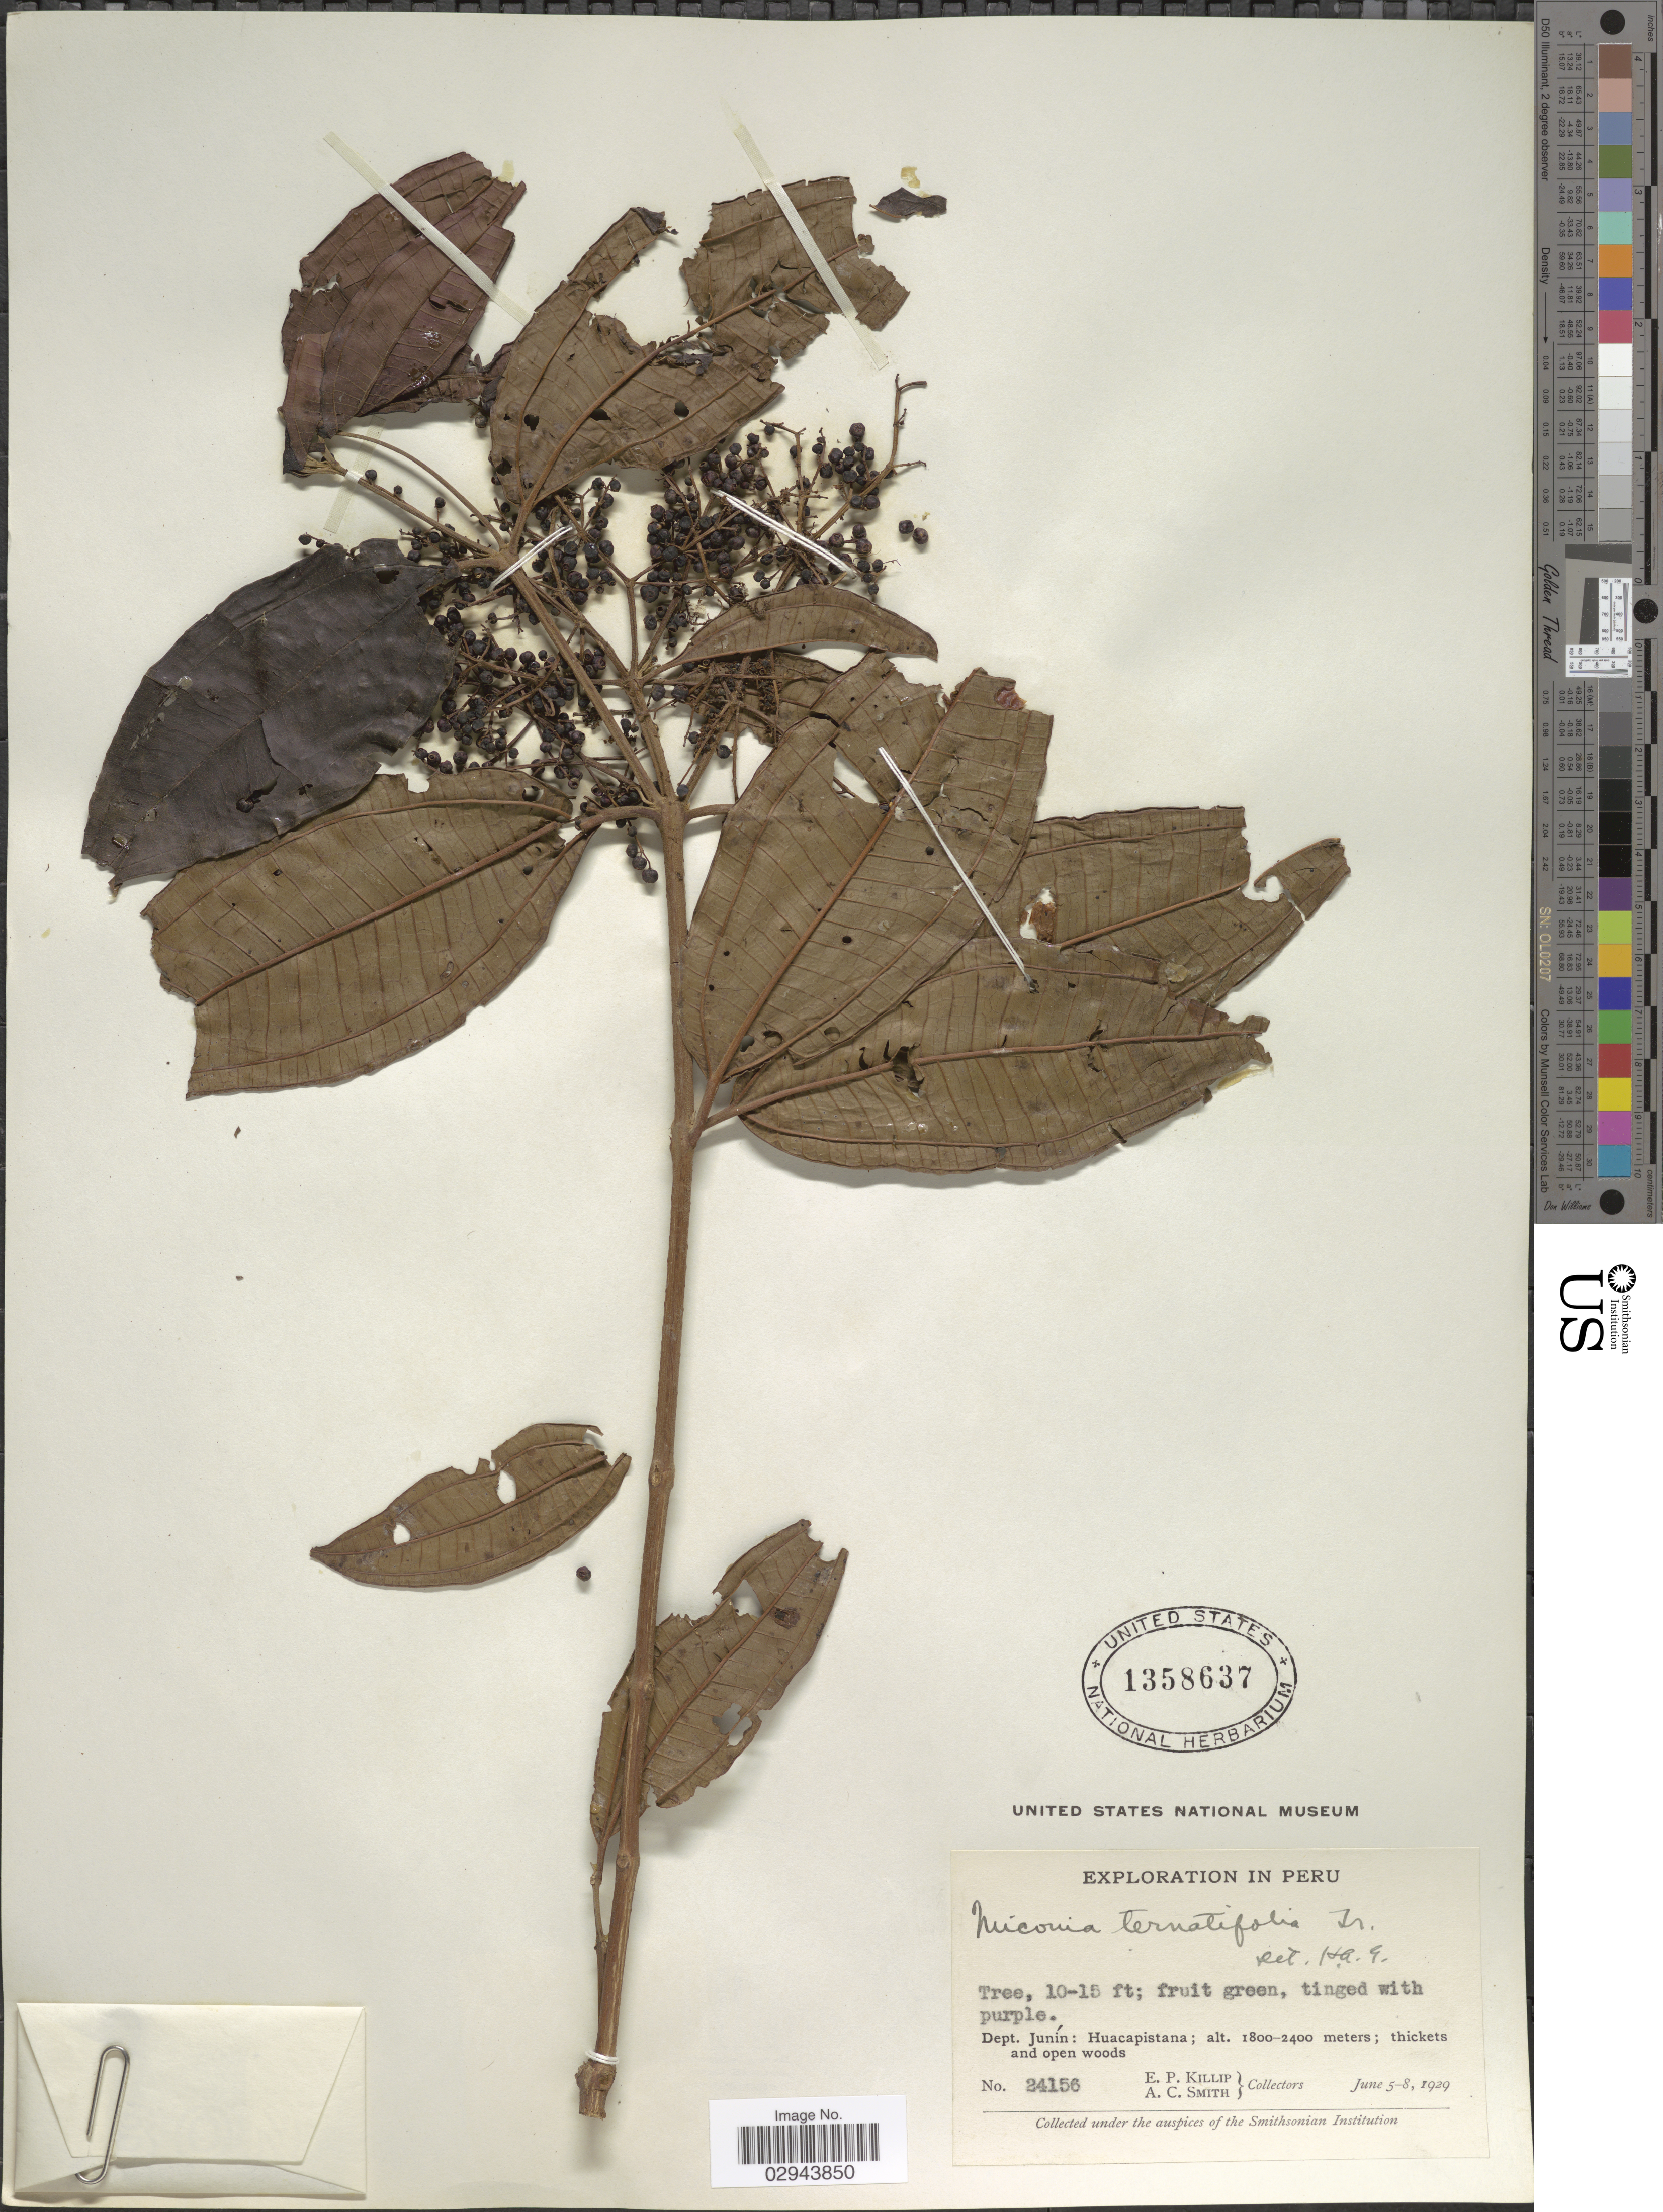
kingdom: Plantae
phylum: Tracheophyta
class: Magnoliopsida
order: Myrtales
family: Melastomataceae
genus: Miconia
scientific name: Miconia ternatifolia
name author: Triana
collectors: E. P. Killip & A. C. Smith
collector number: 24156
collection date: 1929-06-05/1929-06-08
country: Peru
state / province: Junín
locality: Dept. Junín: Huacapistana.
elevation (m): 1800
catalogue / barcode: US 1358637